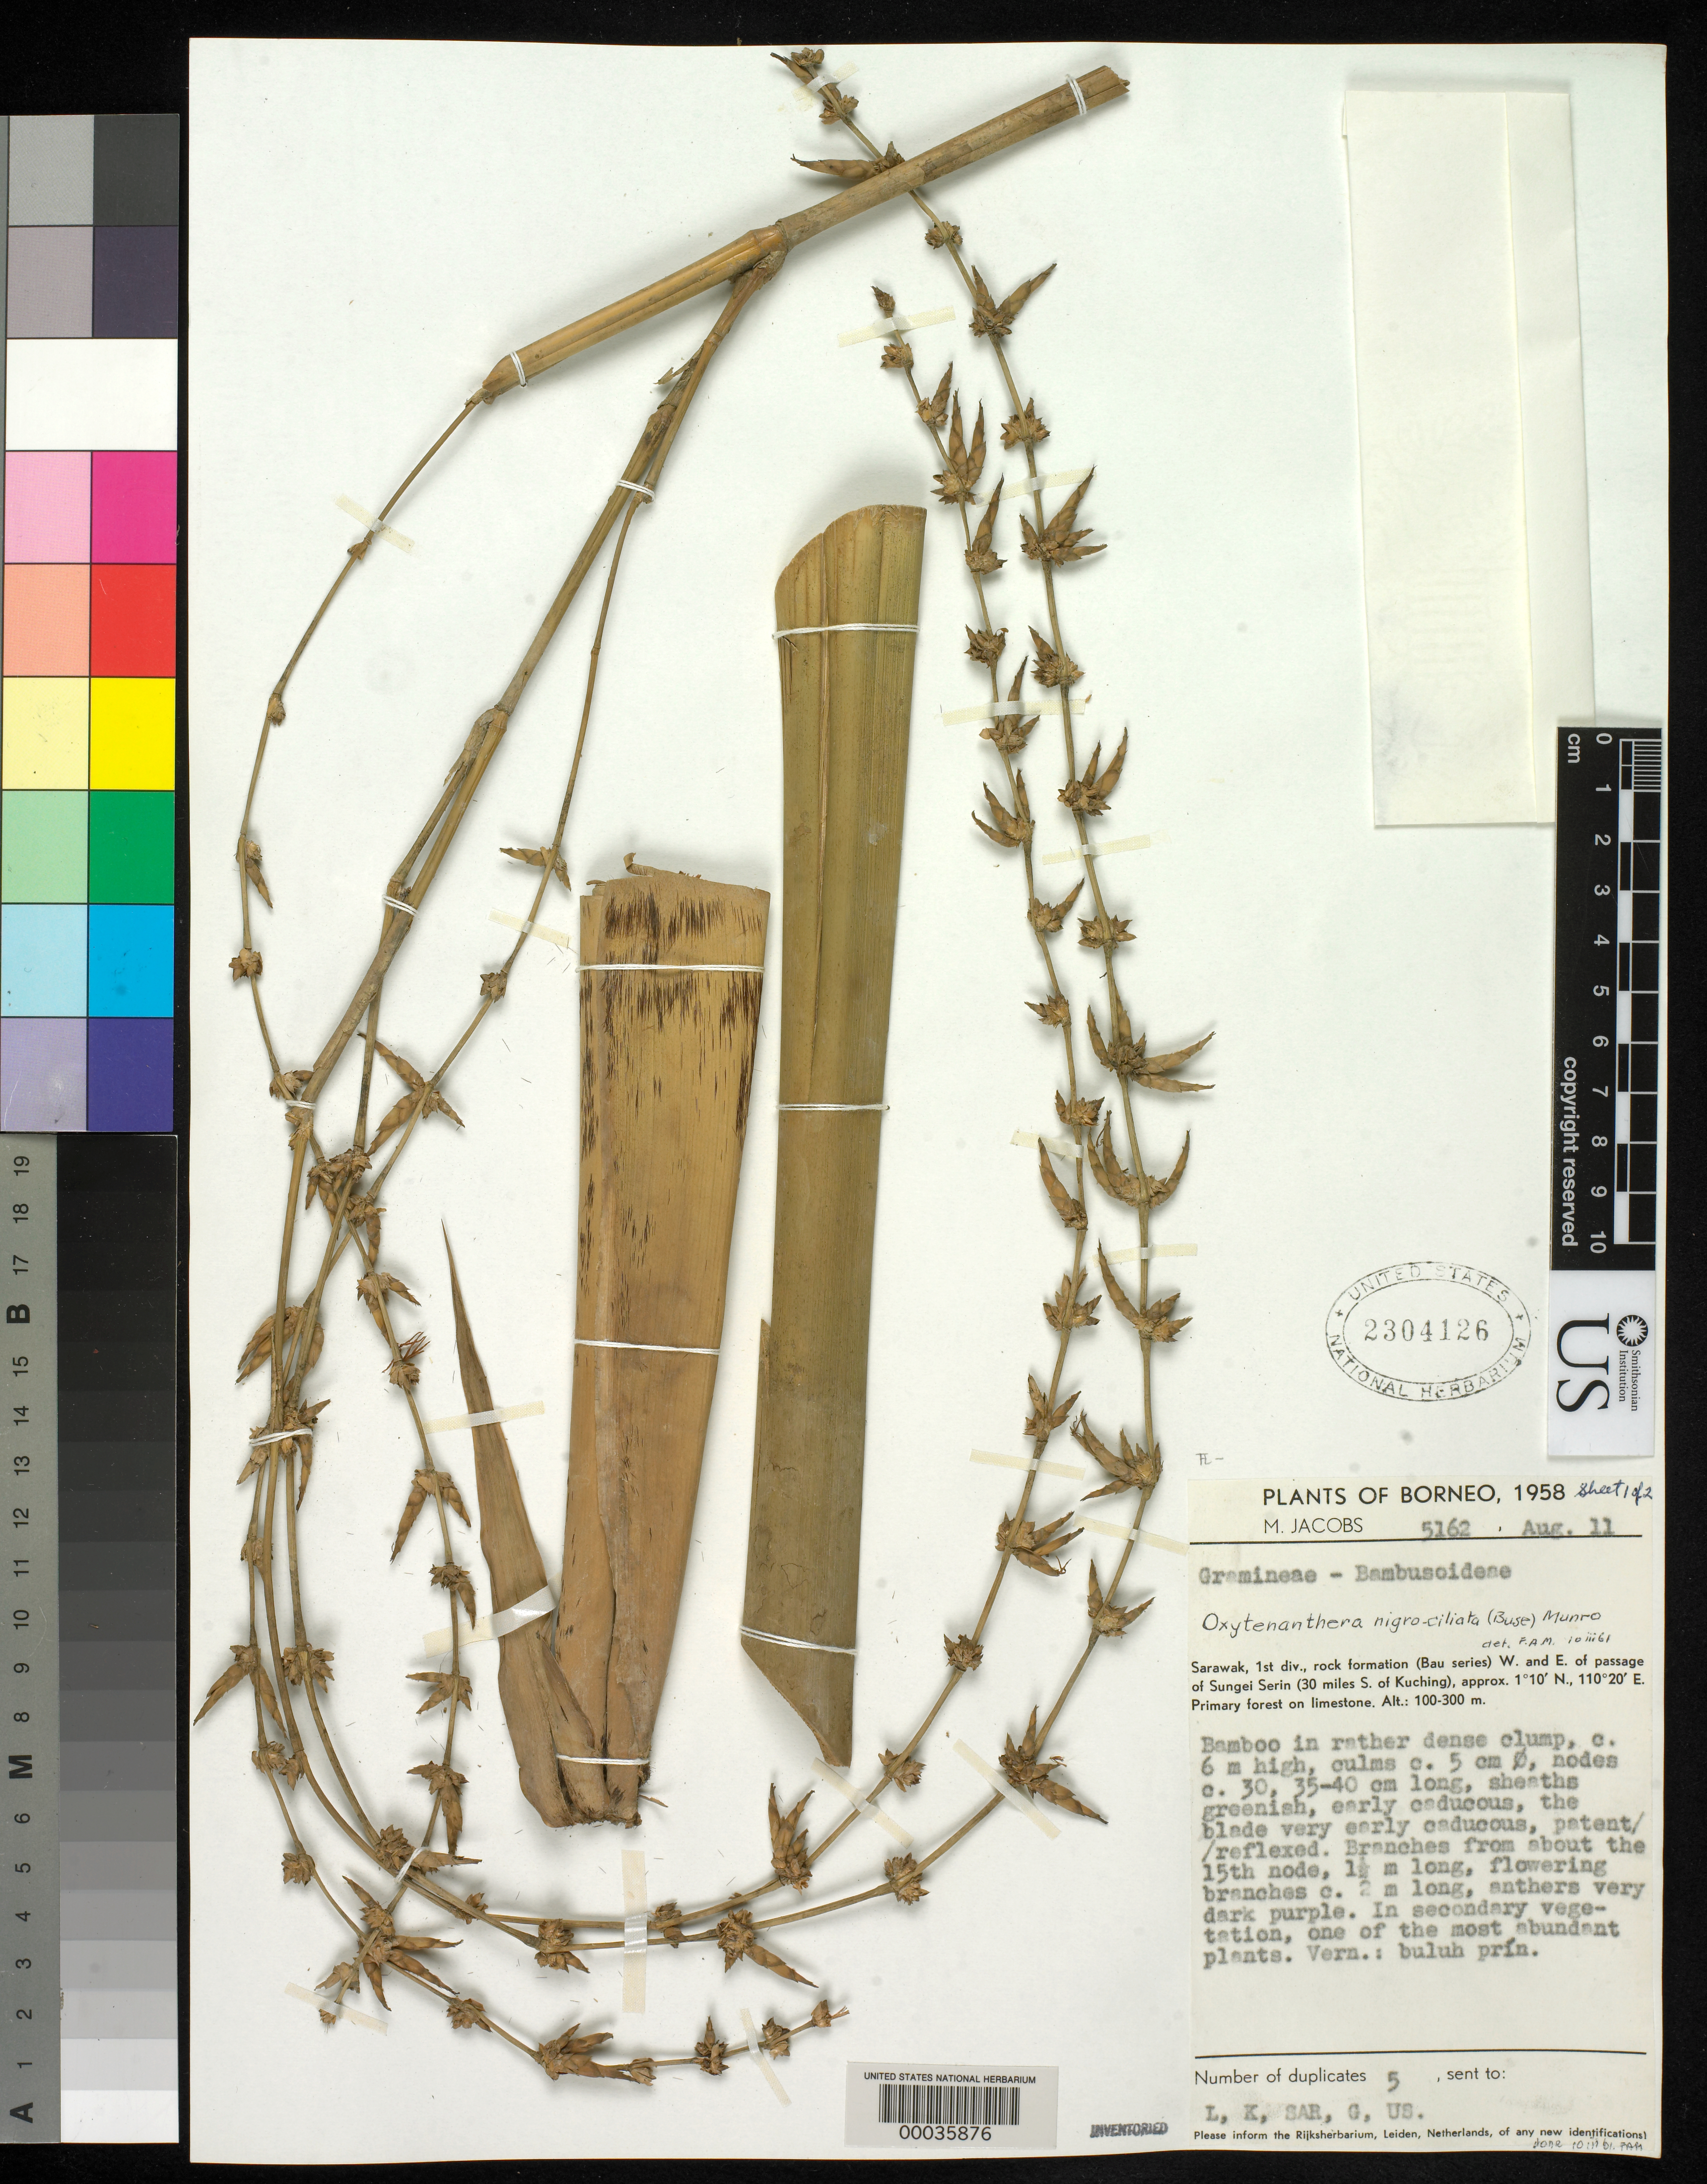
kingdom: Plantae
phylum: Tracheophyta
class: Liliopsida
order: Poales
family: Poaceae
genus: Gigantochloa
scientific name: Gigantochloa nigrociliata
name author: (Büse) Kurz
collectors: M. R. Jacobs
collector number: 5162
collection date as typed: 11 Aug 1958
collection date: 1958-08-11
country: Malaysia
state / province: Sarawak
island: Borneo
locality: Sarawak, Sungei Serin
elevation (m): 100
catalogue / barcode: US 2304127